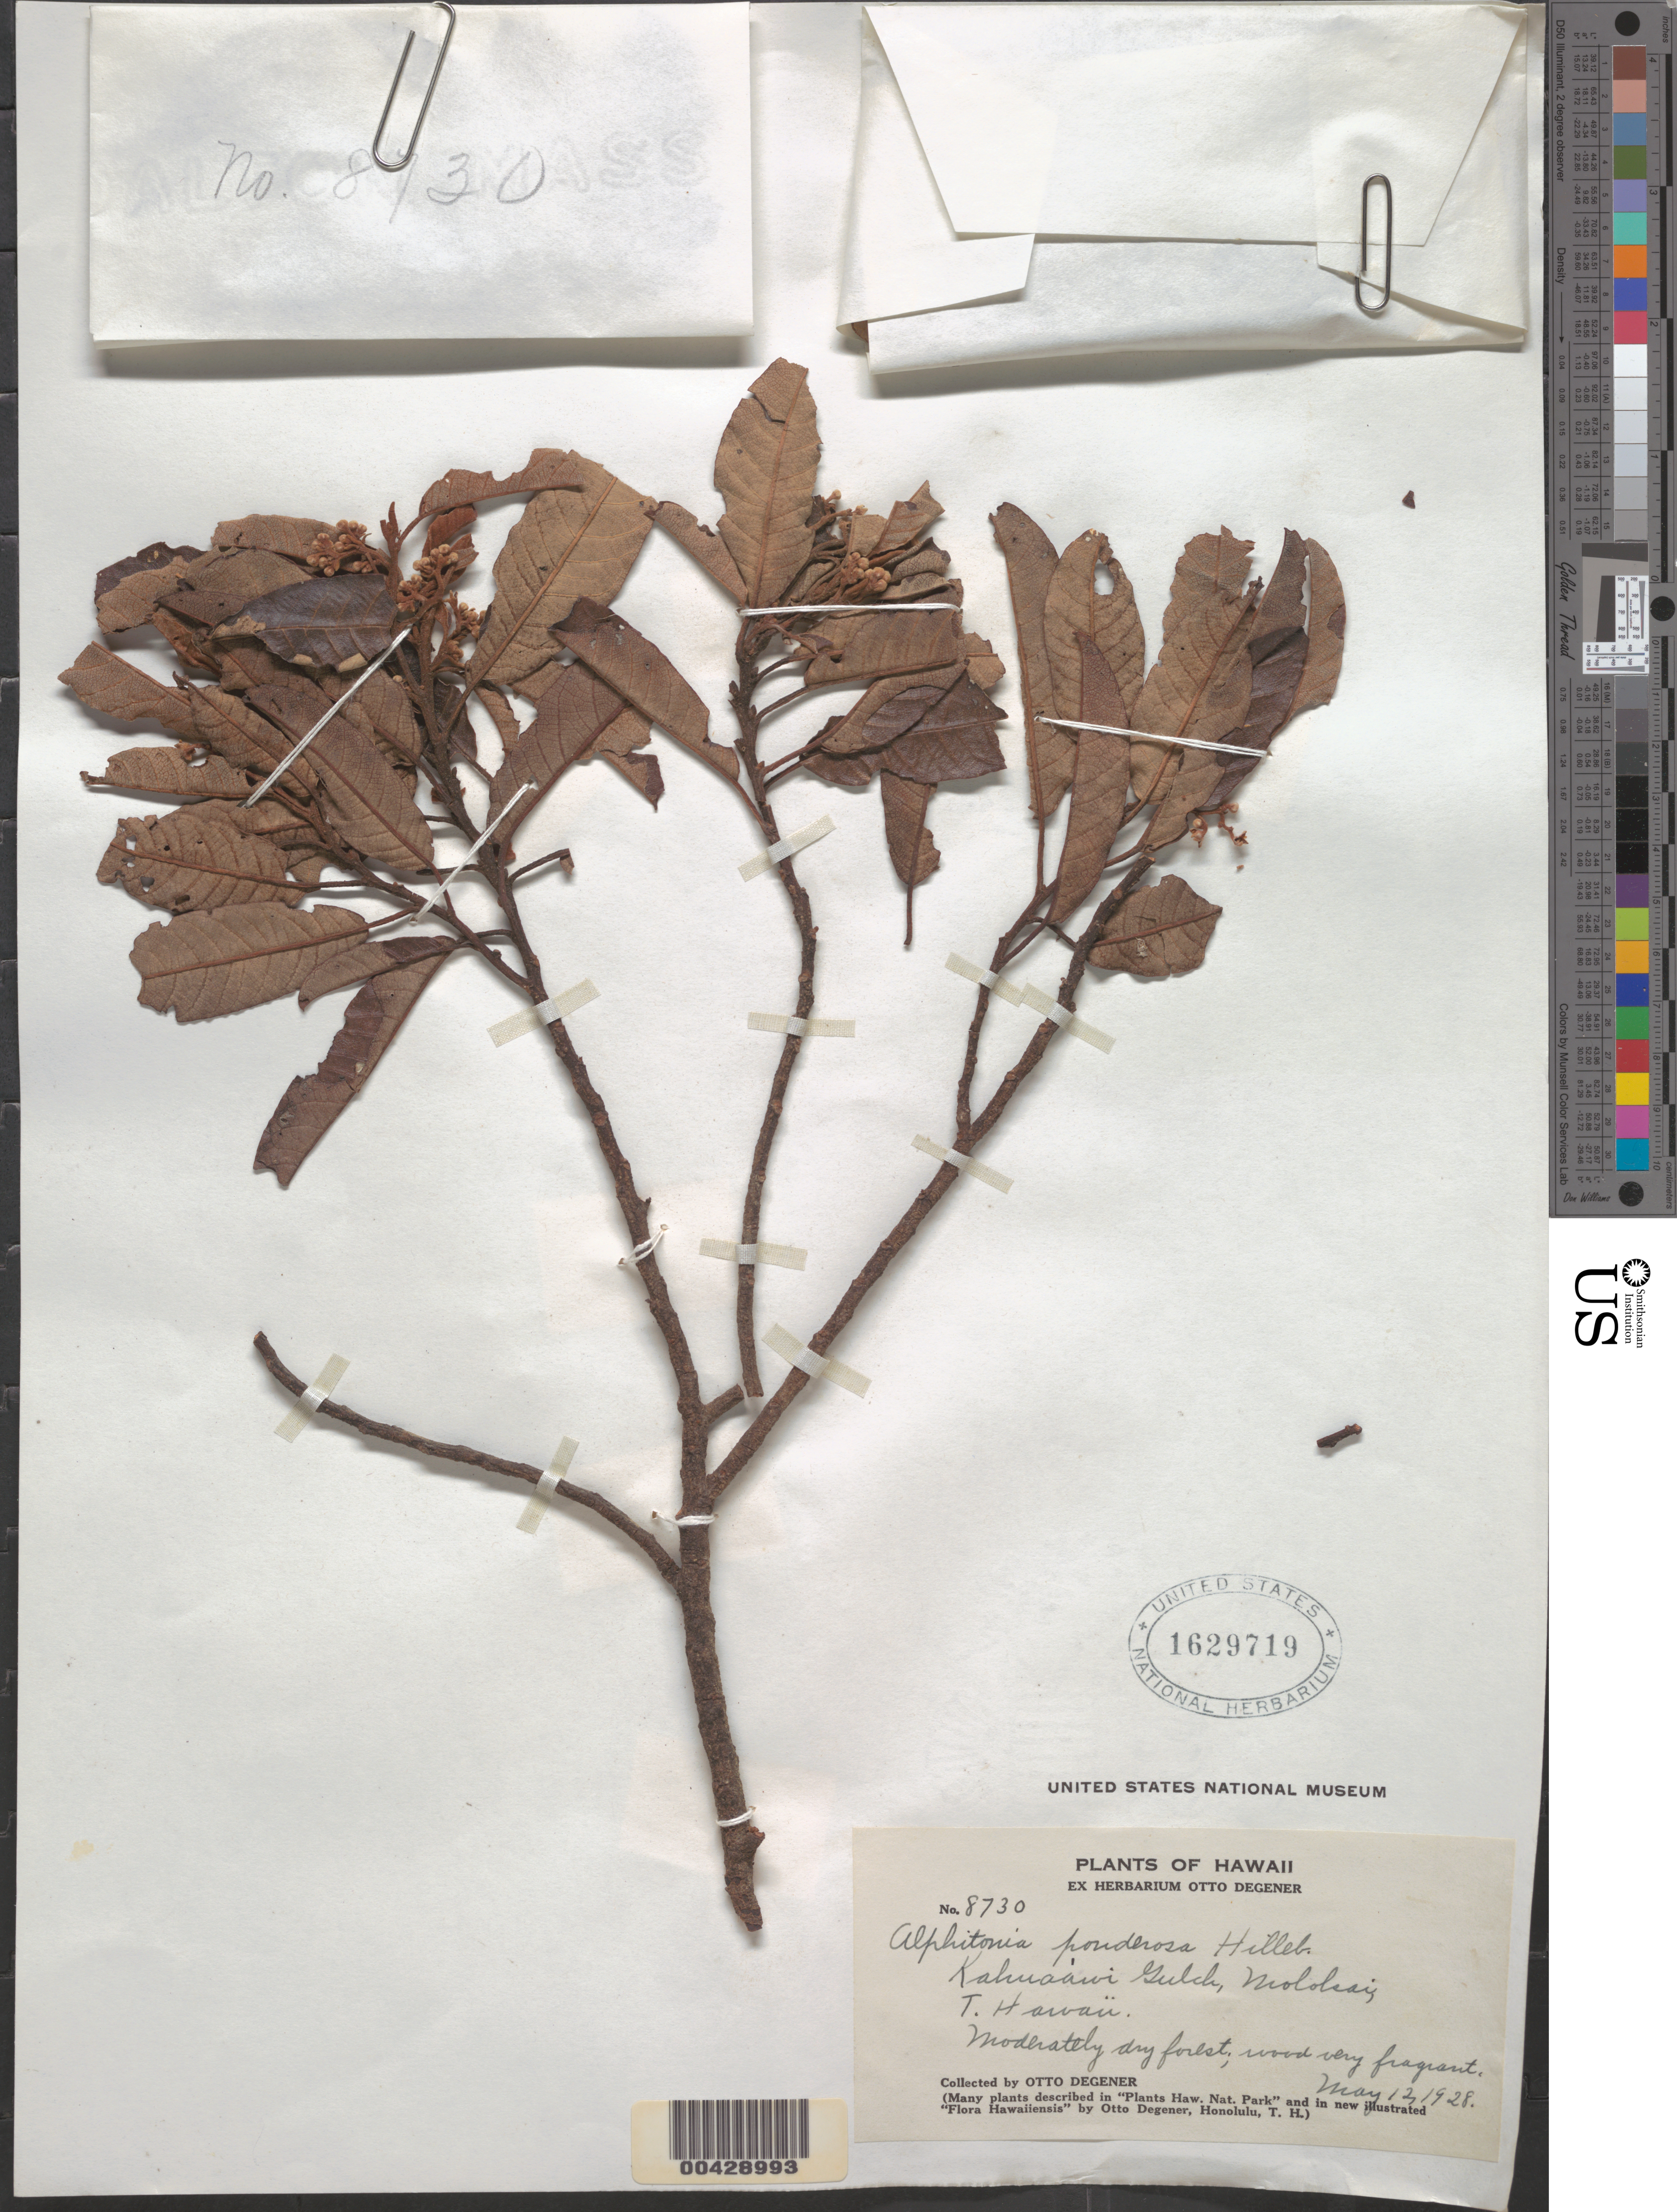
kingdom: Plantae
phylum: Tracheophyta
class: Magnoliopsida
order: Rosales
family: Rhamnaceae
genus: Alphitonia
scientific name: Alphitonia ponderosa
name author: Hillebr.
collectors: O. Degener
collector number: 8730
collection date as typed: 12 May 1928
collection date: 1928-05-12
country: United States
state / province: Hawaii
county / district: Maui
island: Moloka'i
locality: Kahuaawi Gulch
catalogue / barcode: US 1629719